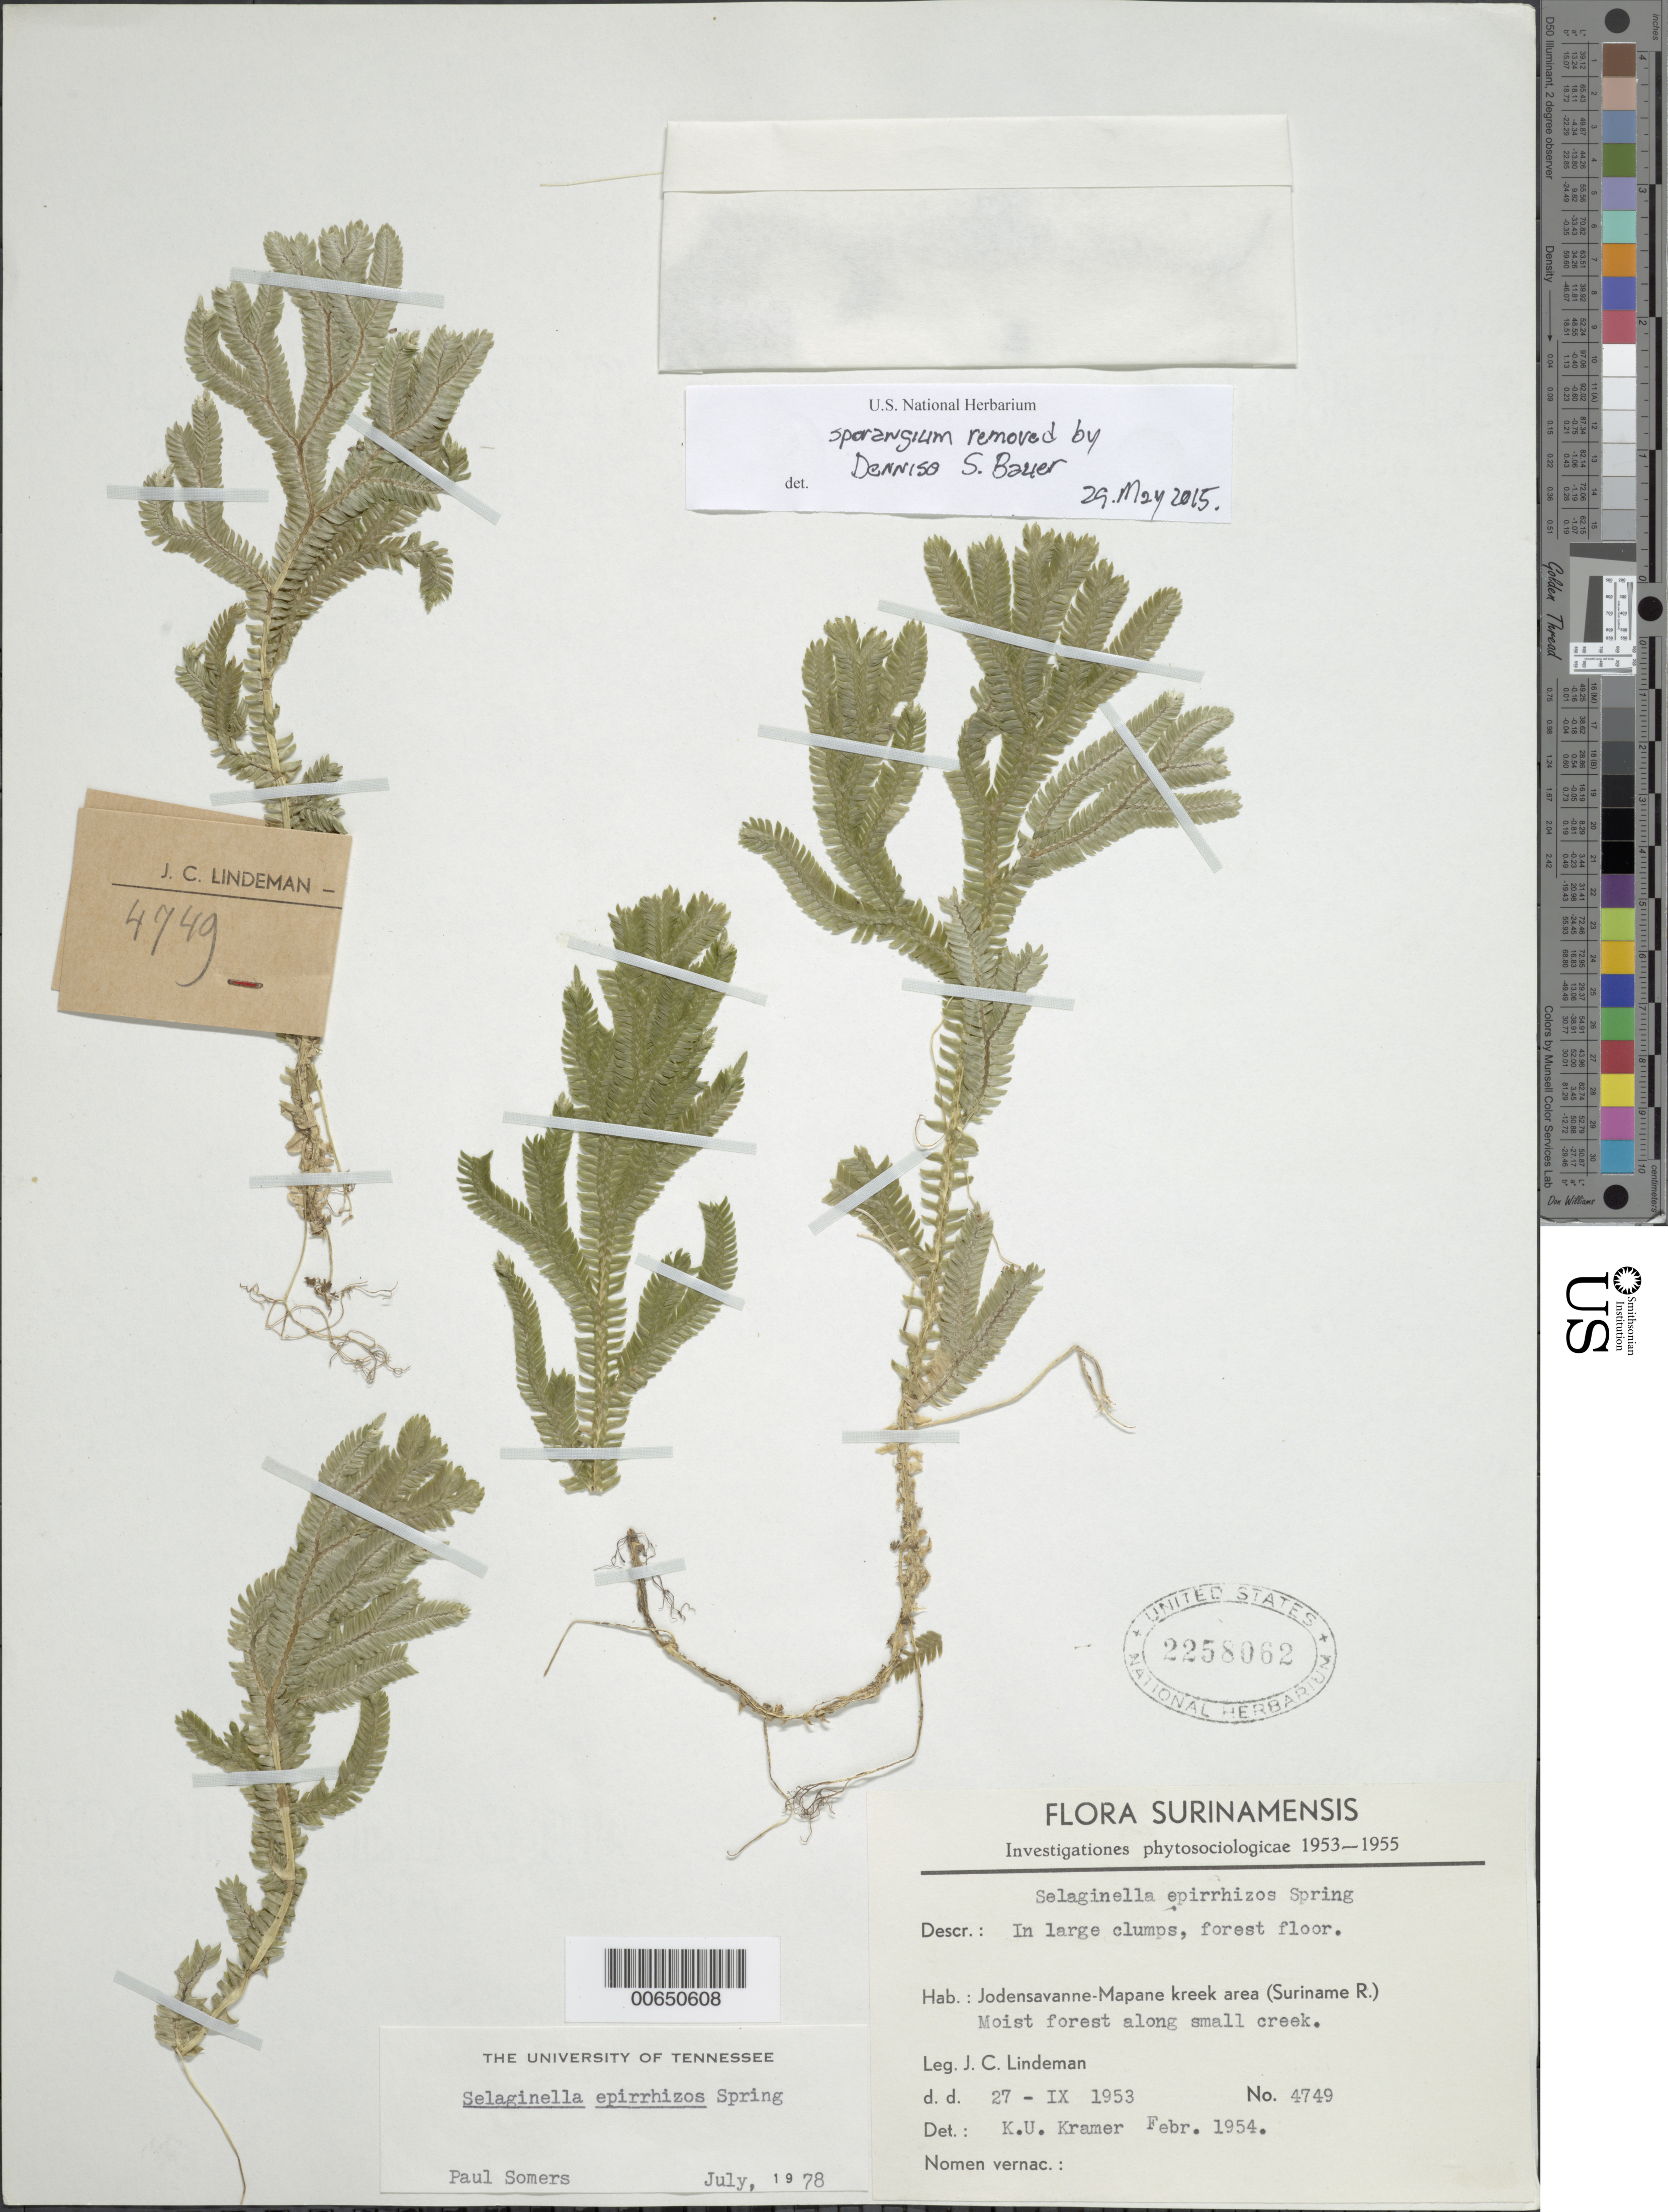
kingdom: Plantae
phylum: Tracheophyta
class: Lycopodiopsida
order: Selaginellales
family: Selaginellaceae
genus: Selaginella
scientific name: Selaginella epirrhizos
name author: Spring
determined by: Kramer, K. U.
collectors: J. C. Lindeman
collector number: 4749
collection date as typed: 27-Sep-53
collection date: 1953-09-27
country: Suriname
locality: Jodensavanne-Mapane kreek area (Suriname River)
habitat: Moist forest along small creek.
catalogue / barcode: US 2258062